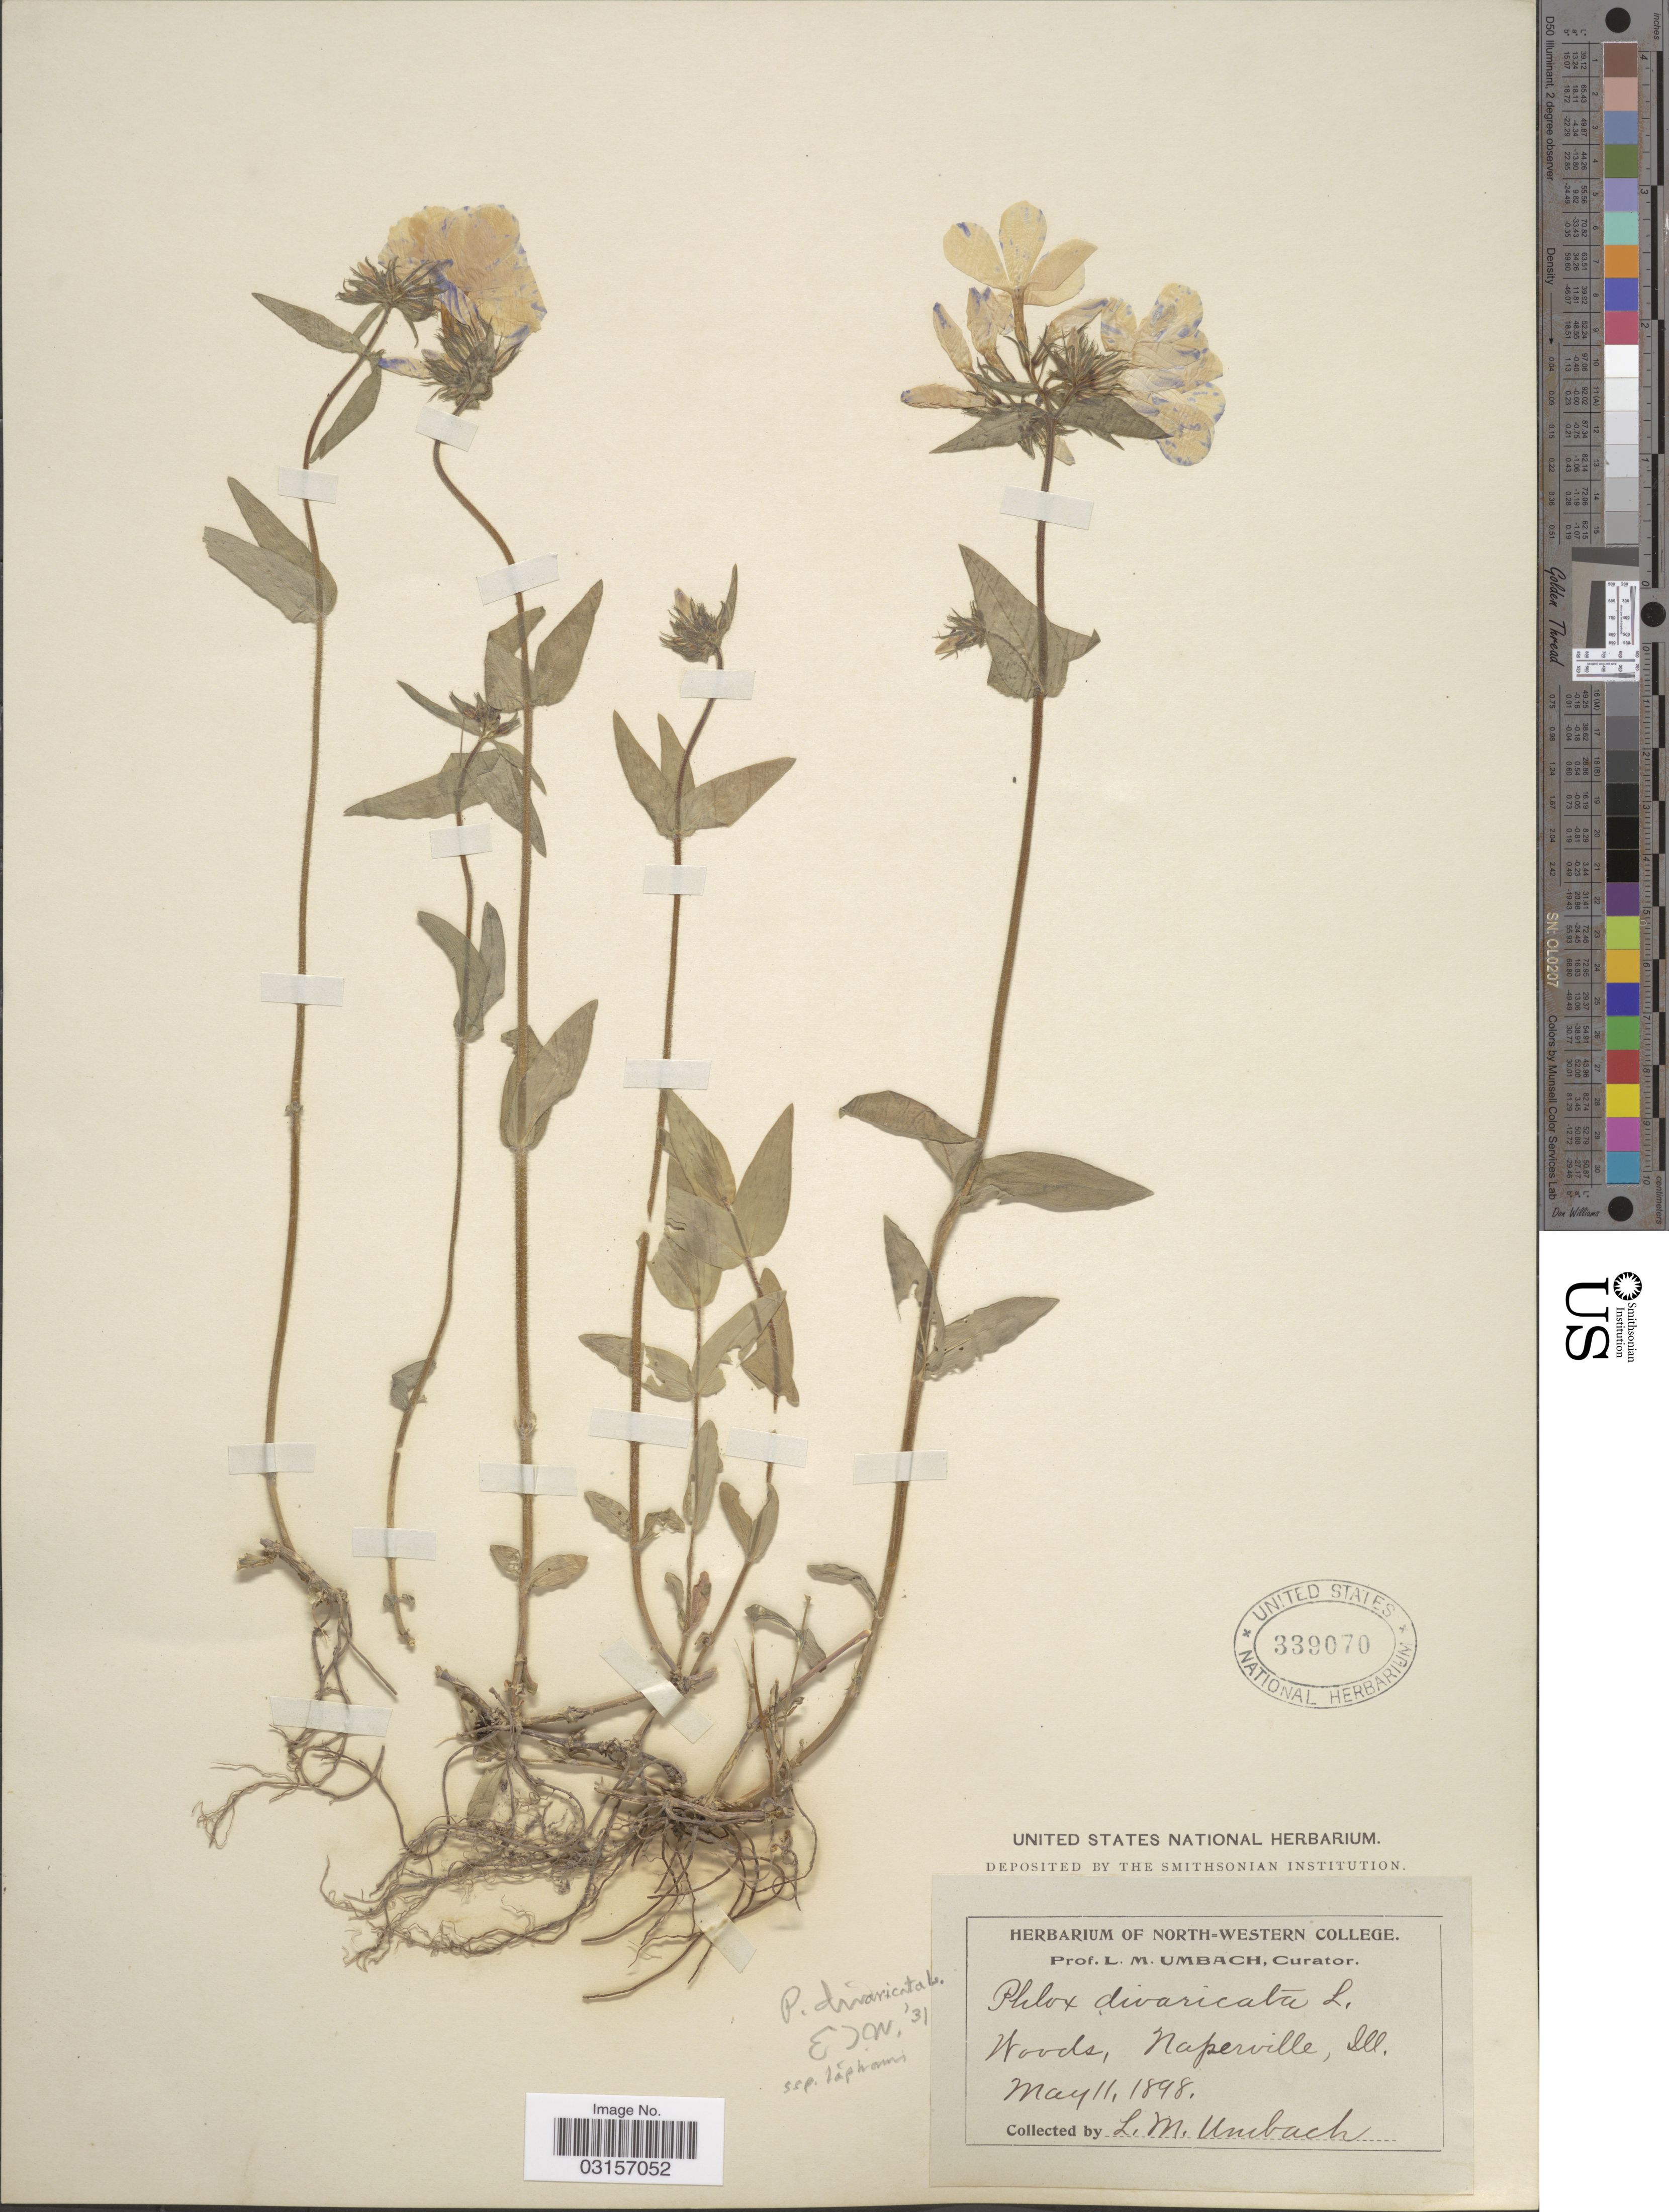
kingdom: Plantae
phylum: Tracheophyta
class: Magnoliopsida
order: Ericales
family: Polemoniaceae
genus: Phlox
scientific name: Phlox divaricata subsp. laphamii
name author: (Alph. Wood) Wherry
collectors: L. M. Umbach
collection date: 1898-05-11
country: United States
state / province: Illinois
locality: Naperville.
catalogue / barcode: US 339070